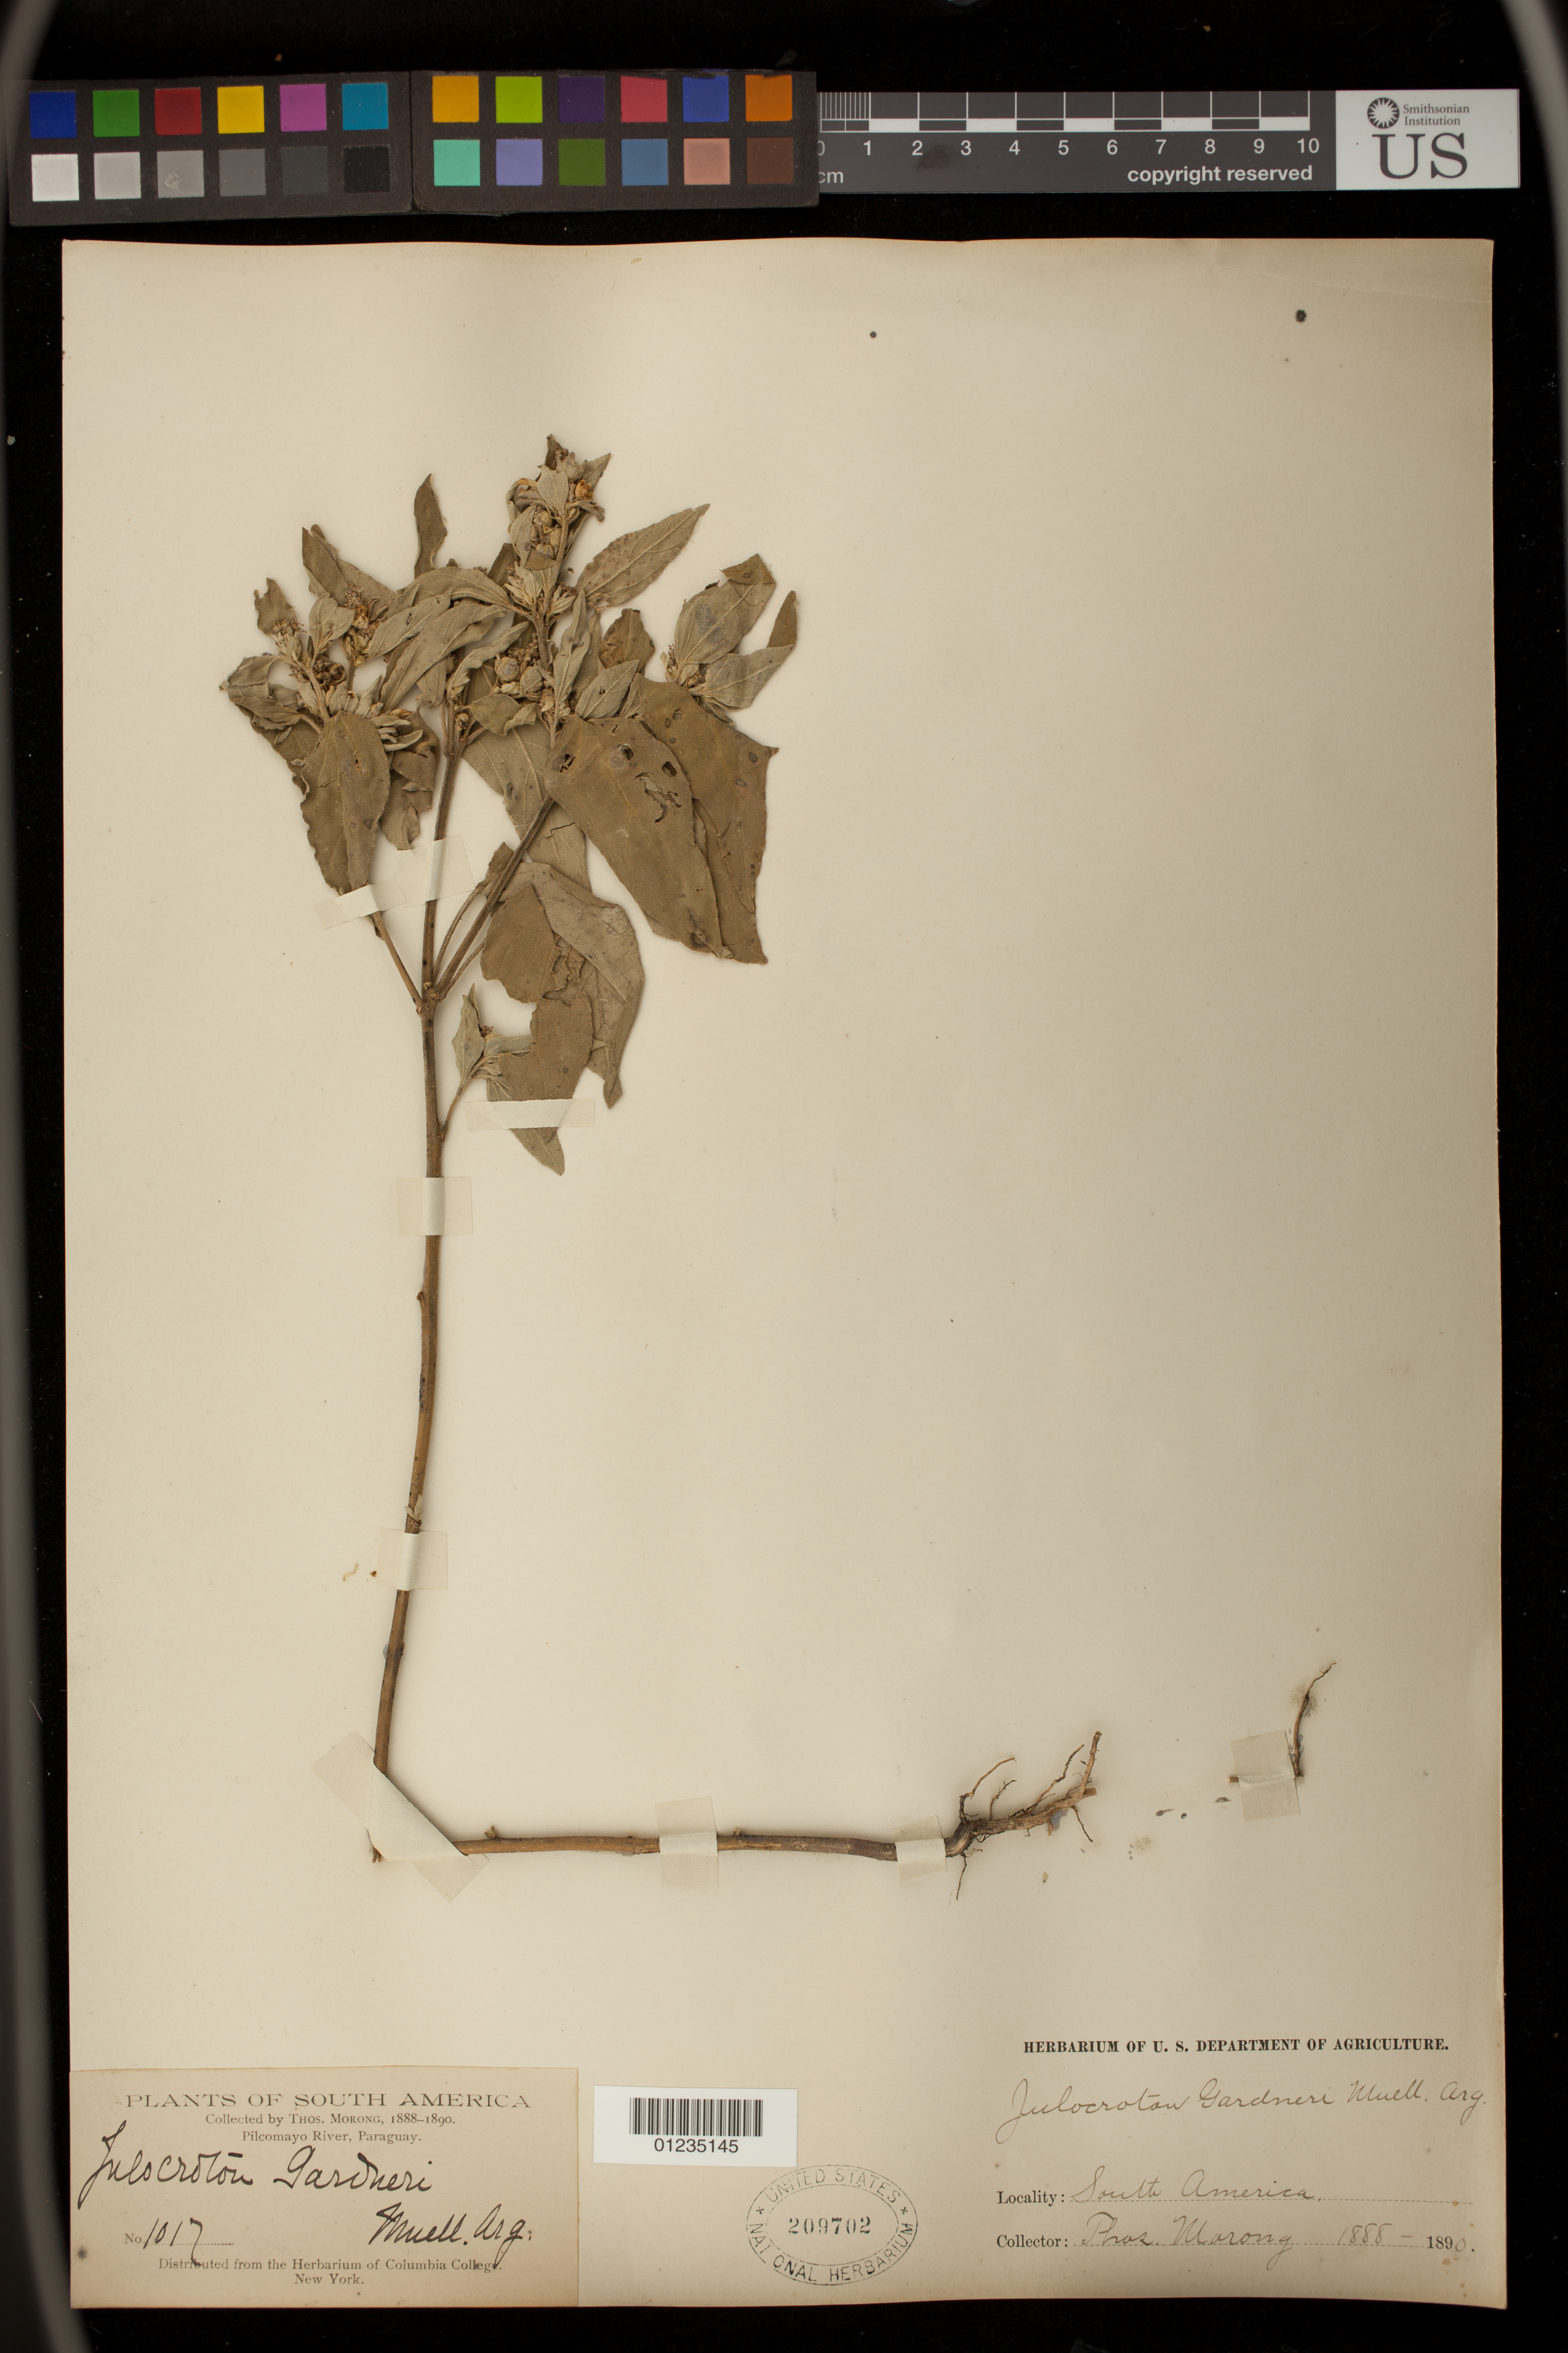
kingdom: Plantae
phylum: Tracheophyta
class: Magnoliopsida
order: Malpighiales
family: Euphorbiaceae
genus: Julocroton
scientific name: Julocroton gardneri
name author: Müll. Arg. in Mart.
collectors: T. Morong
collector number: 1017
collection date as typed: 1888 to -- --- 1890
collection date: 1888/1890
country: Paraguay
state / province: Presidente Hayes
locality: Pilcomayo River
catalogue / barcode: US 209702